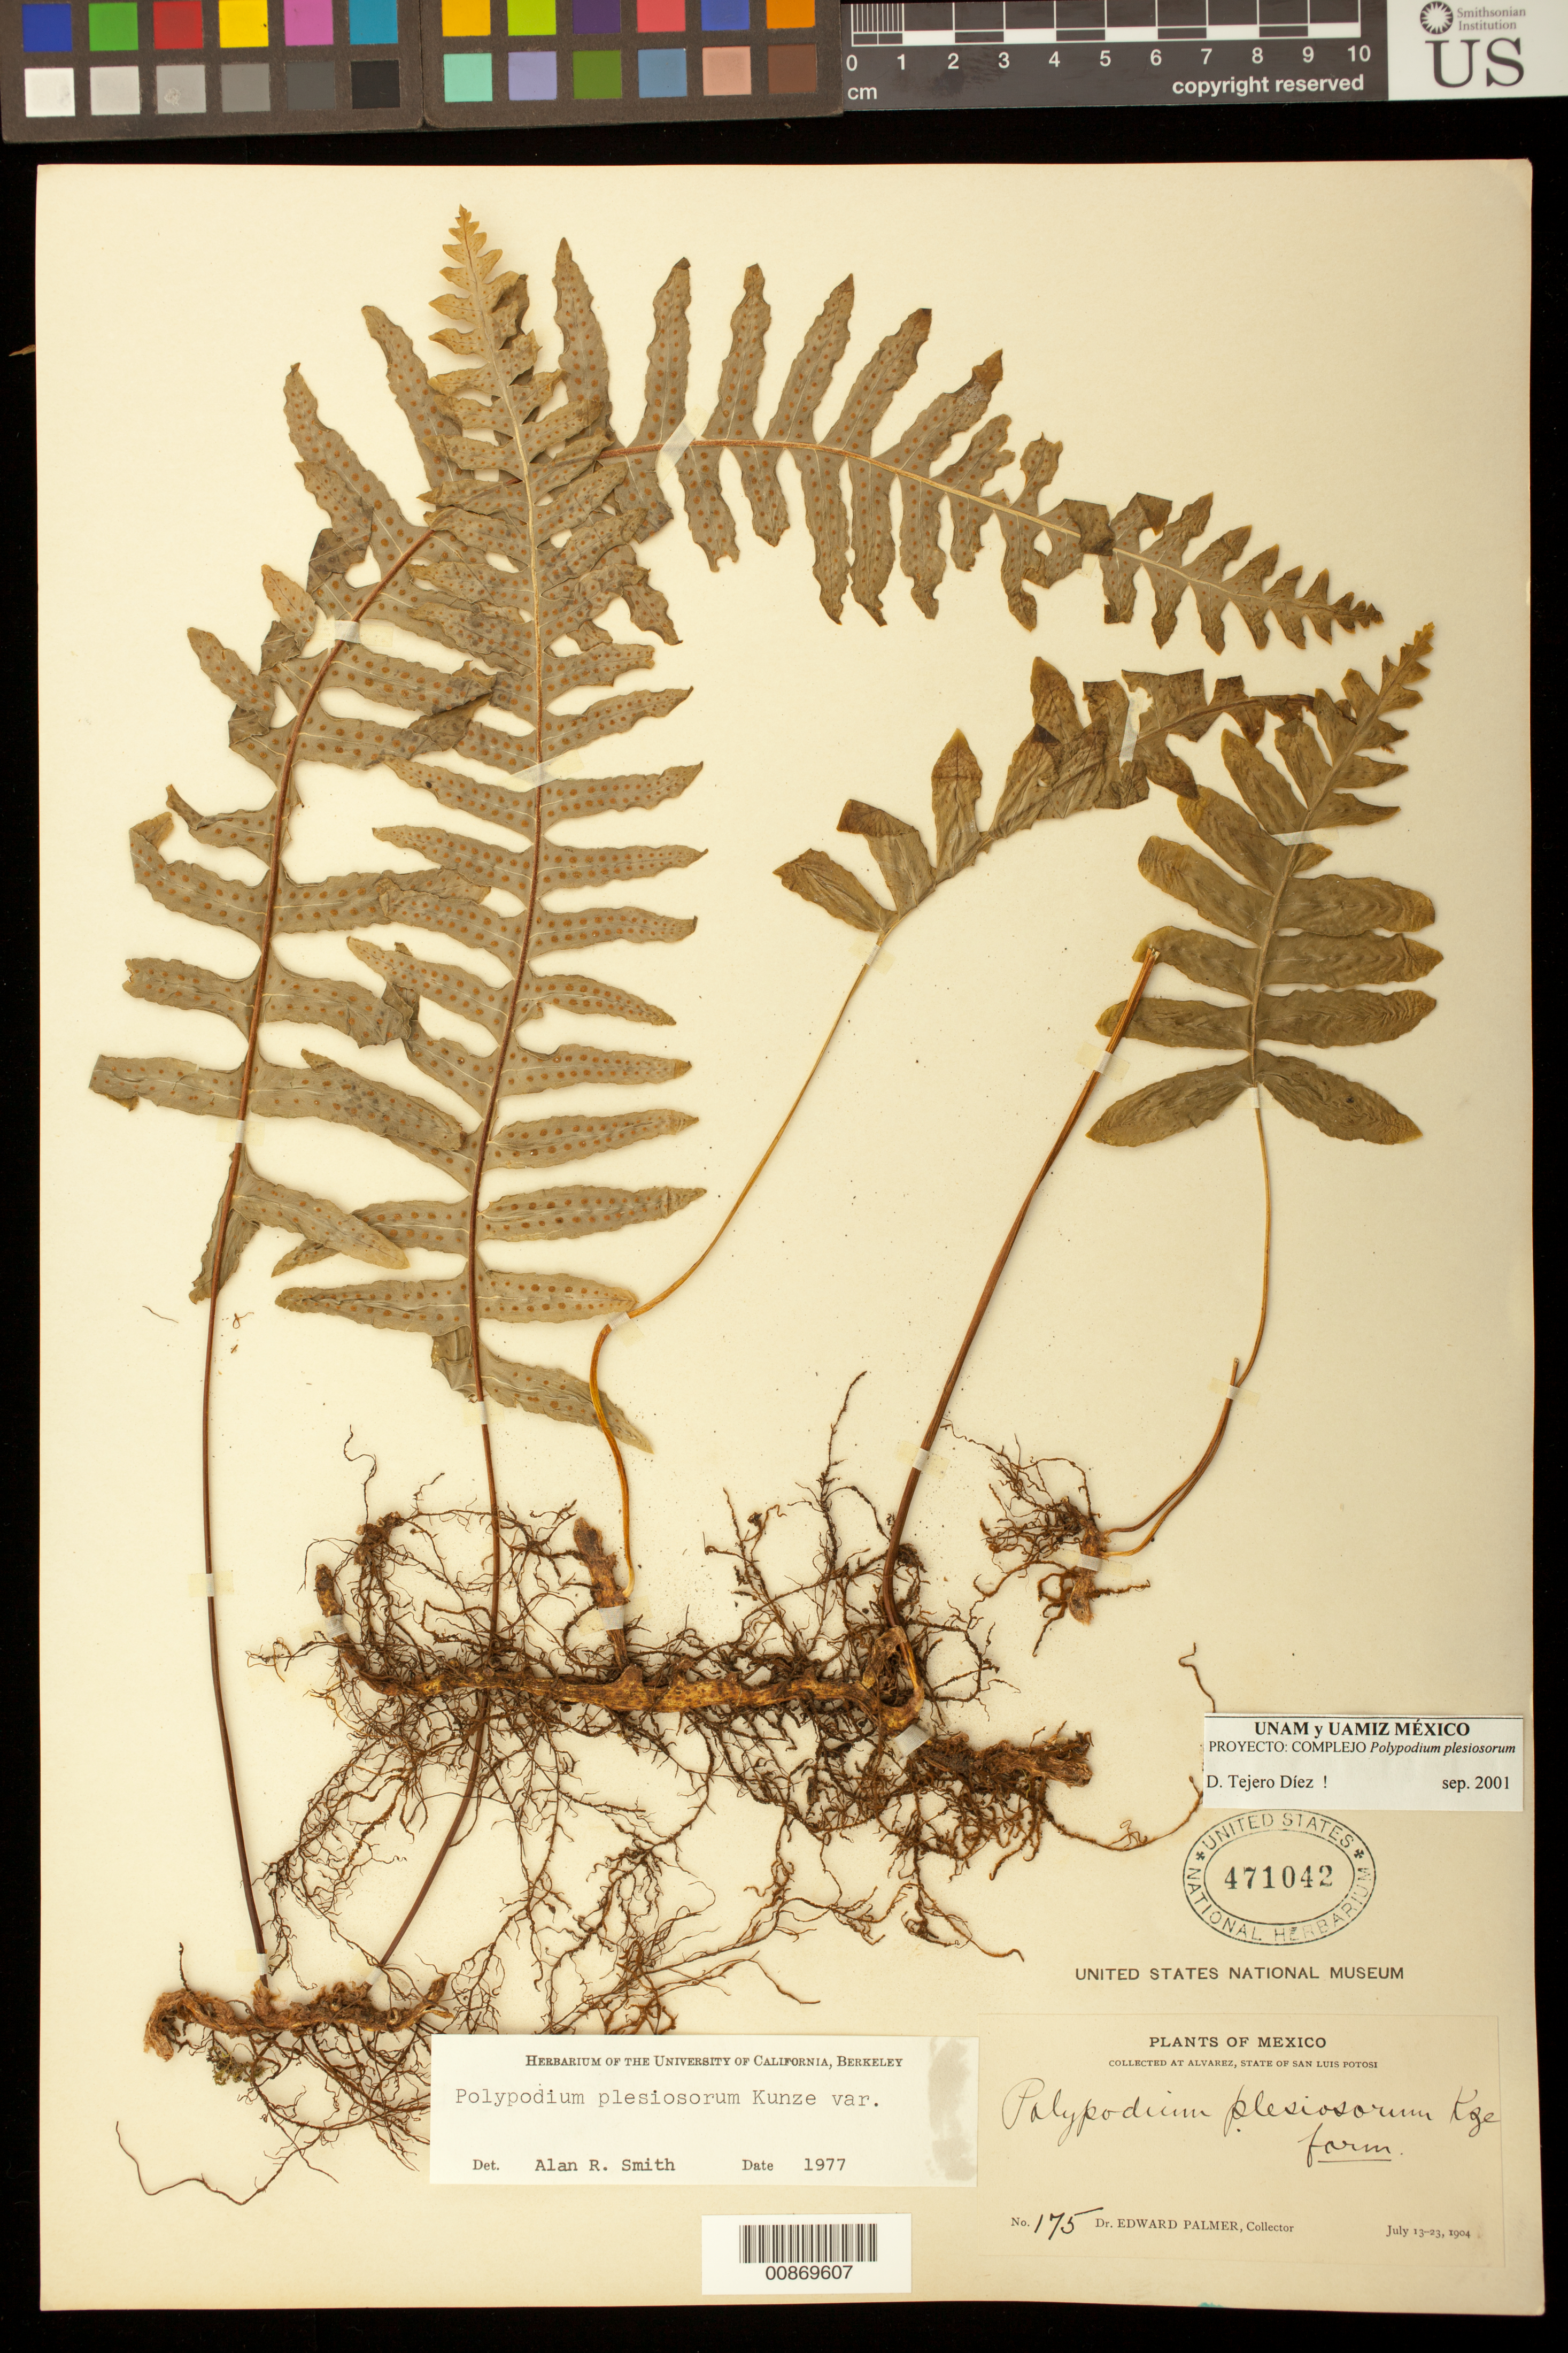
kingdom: Plantae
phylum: Tracheophyta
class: Polypodiopsida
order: Polypodiales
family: Polypodiaceae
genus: Polypodium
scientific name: Polypodium plesiosorum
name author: Kunze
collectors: E. Palmer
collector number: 175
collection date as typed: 13 Jul 1904 to 23 Jul 1904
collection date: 1904-07-13/1904-07-23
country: Mexico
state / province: San Luis Potosí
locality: Alvarez, San Luis Potosí.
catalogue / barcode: US 471042